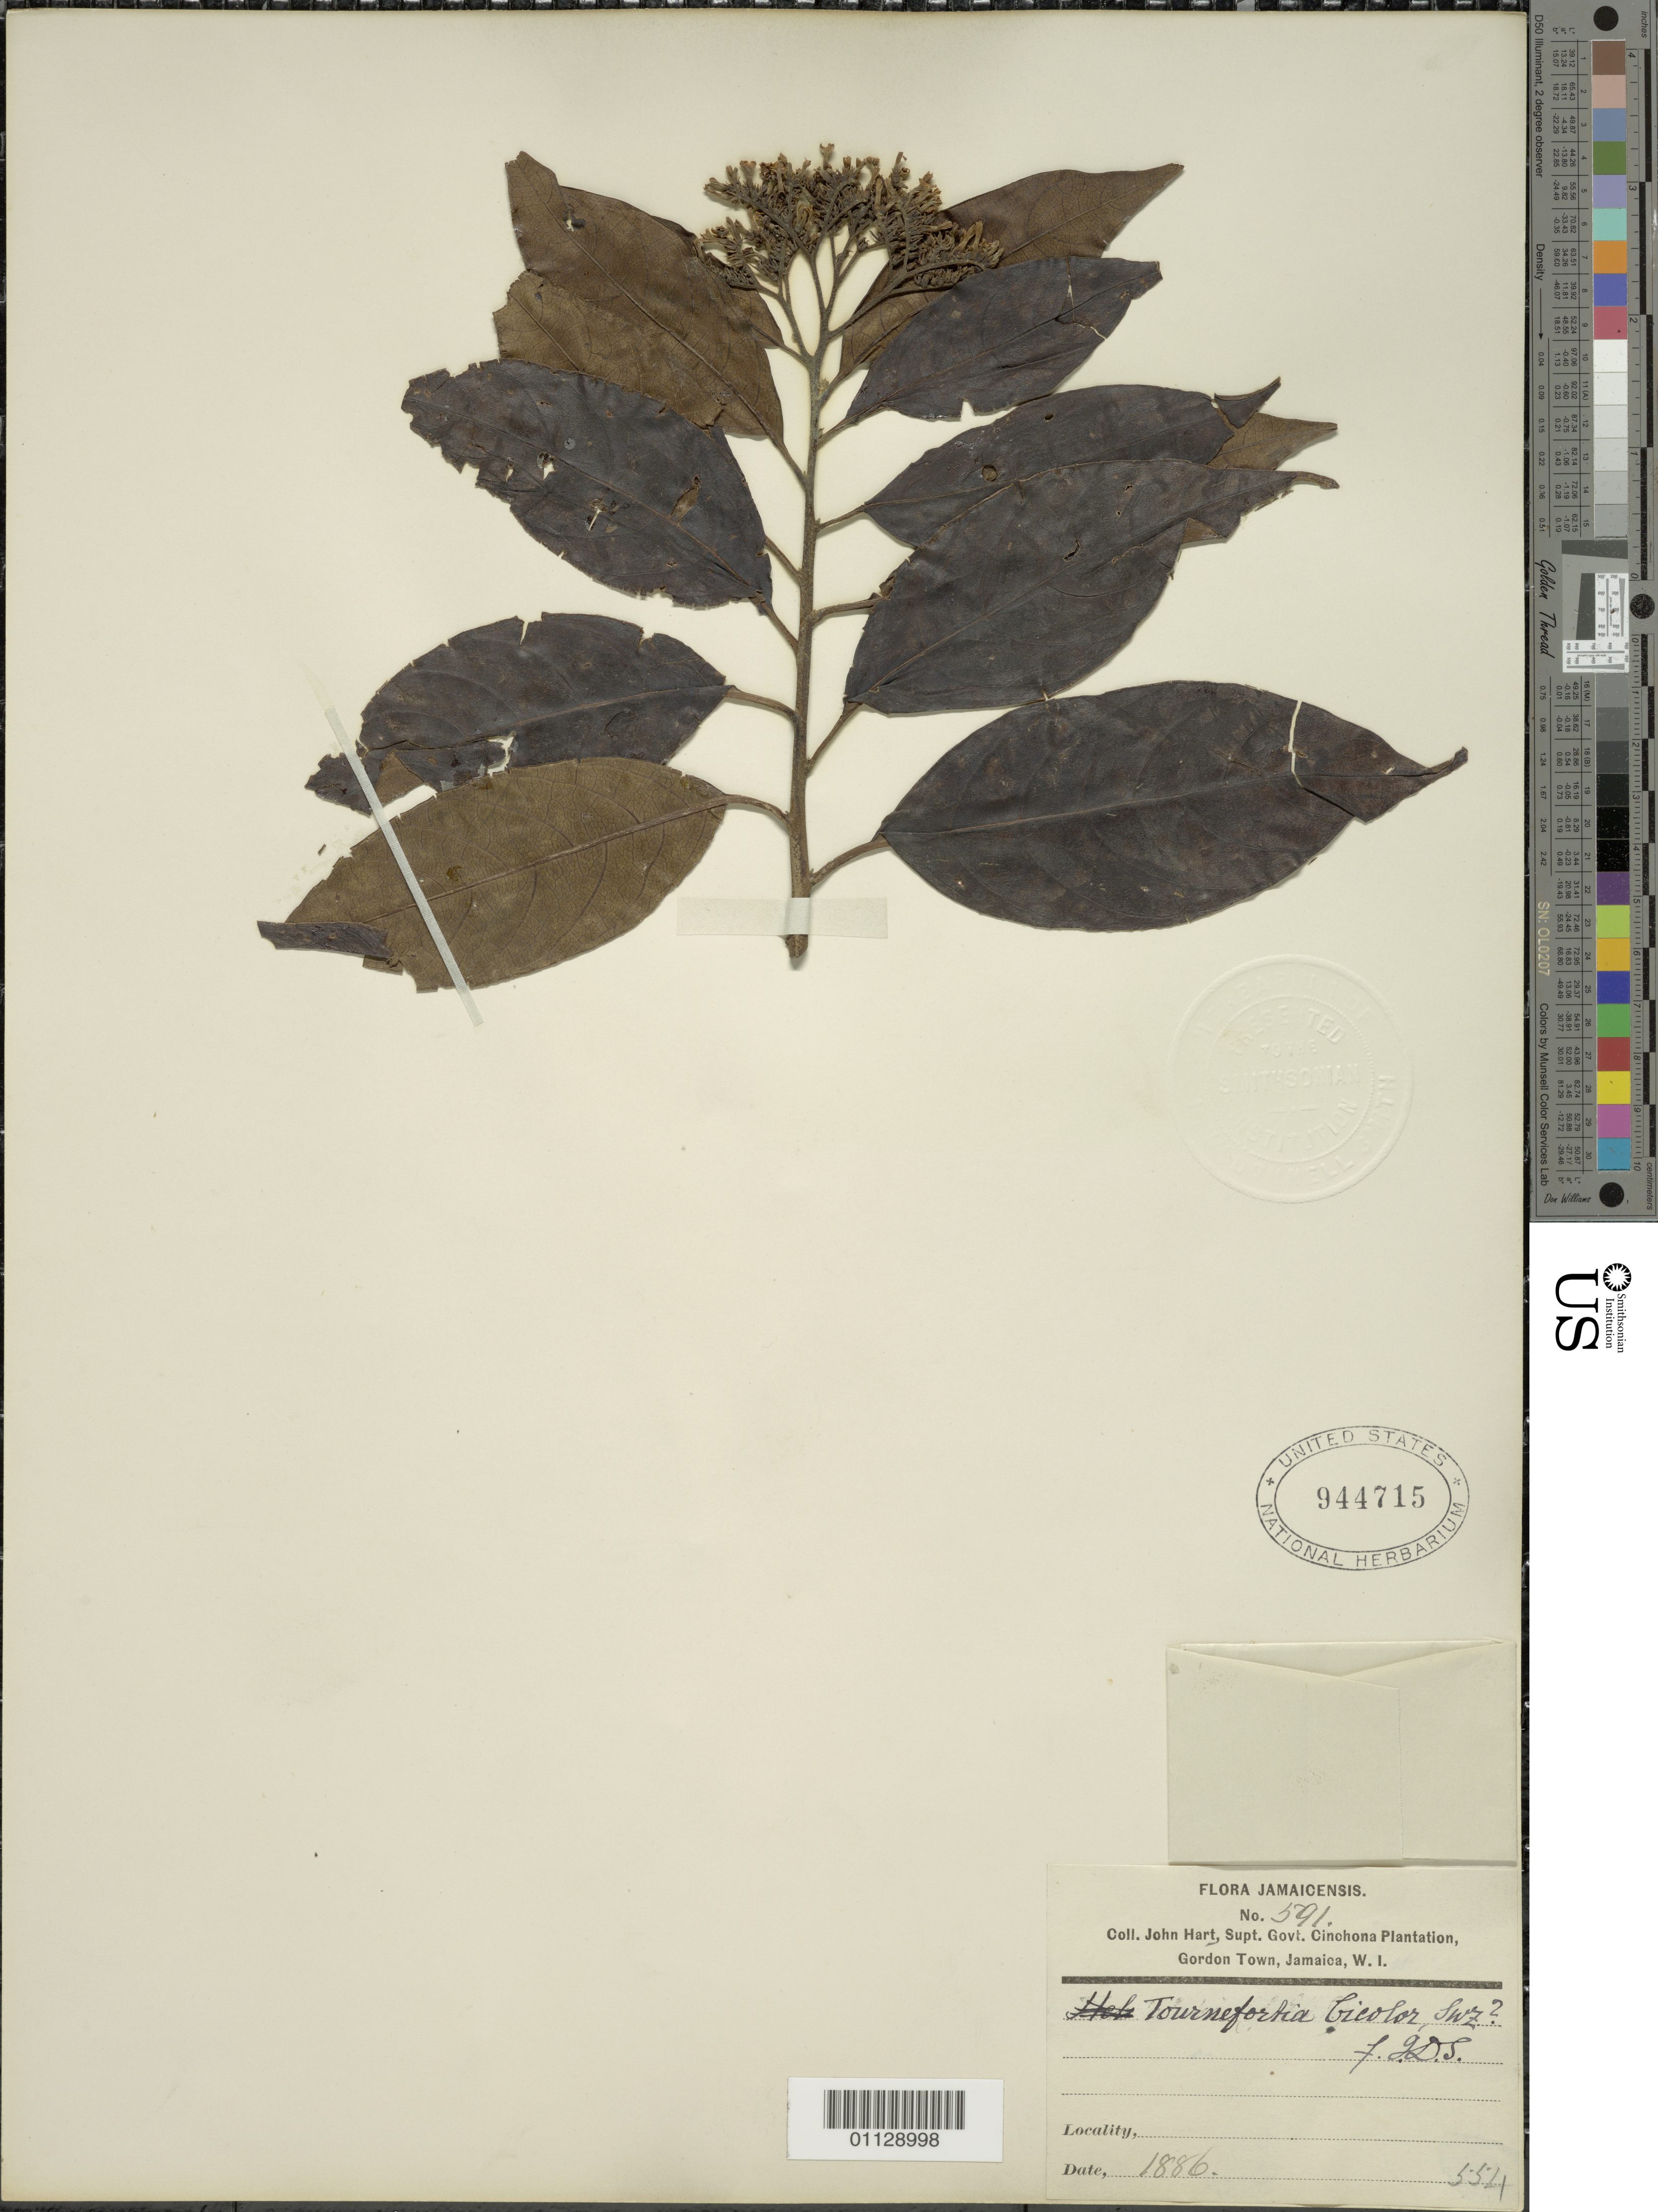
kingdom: Plantae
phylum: Tracheophyta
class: Magnoliopsida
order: Boraginales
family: Heliotropiaceae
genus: Tournefortia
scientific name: Tournefortia bicolor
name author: Sw.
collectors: J. Hart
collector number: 554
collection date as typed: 1886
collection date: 1886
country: Jamaica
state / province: Saint Andrew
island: Jamaica I.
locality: Gordon Town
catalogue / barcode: US 944715